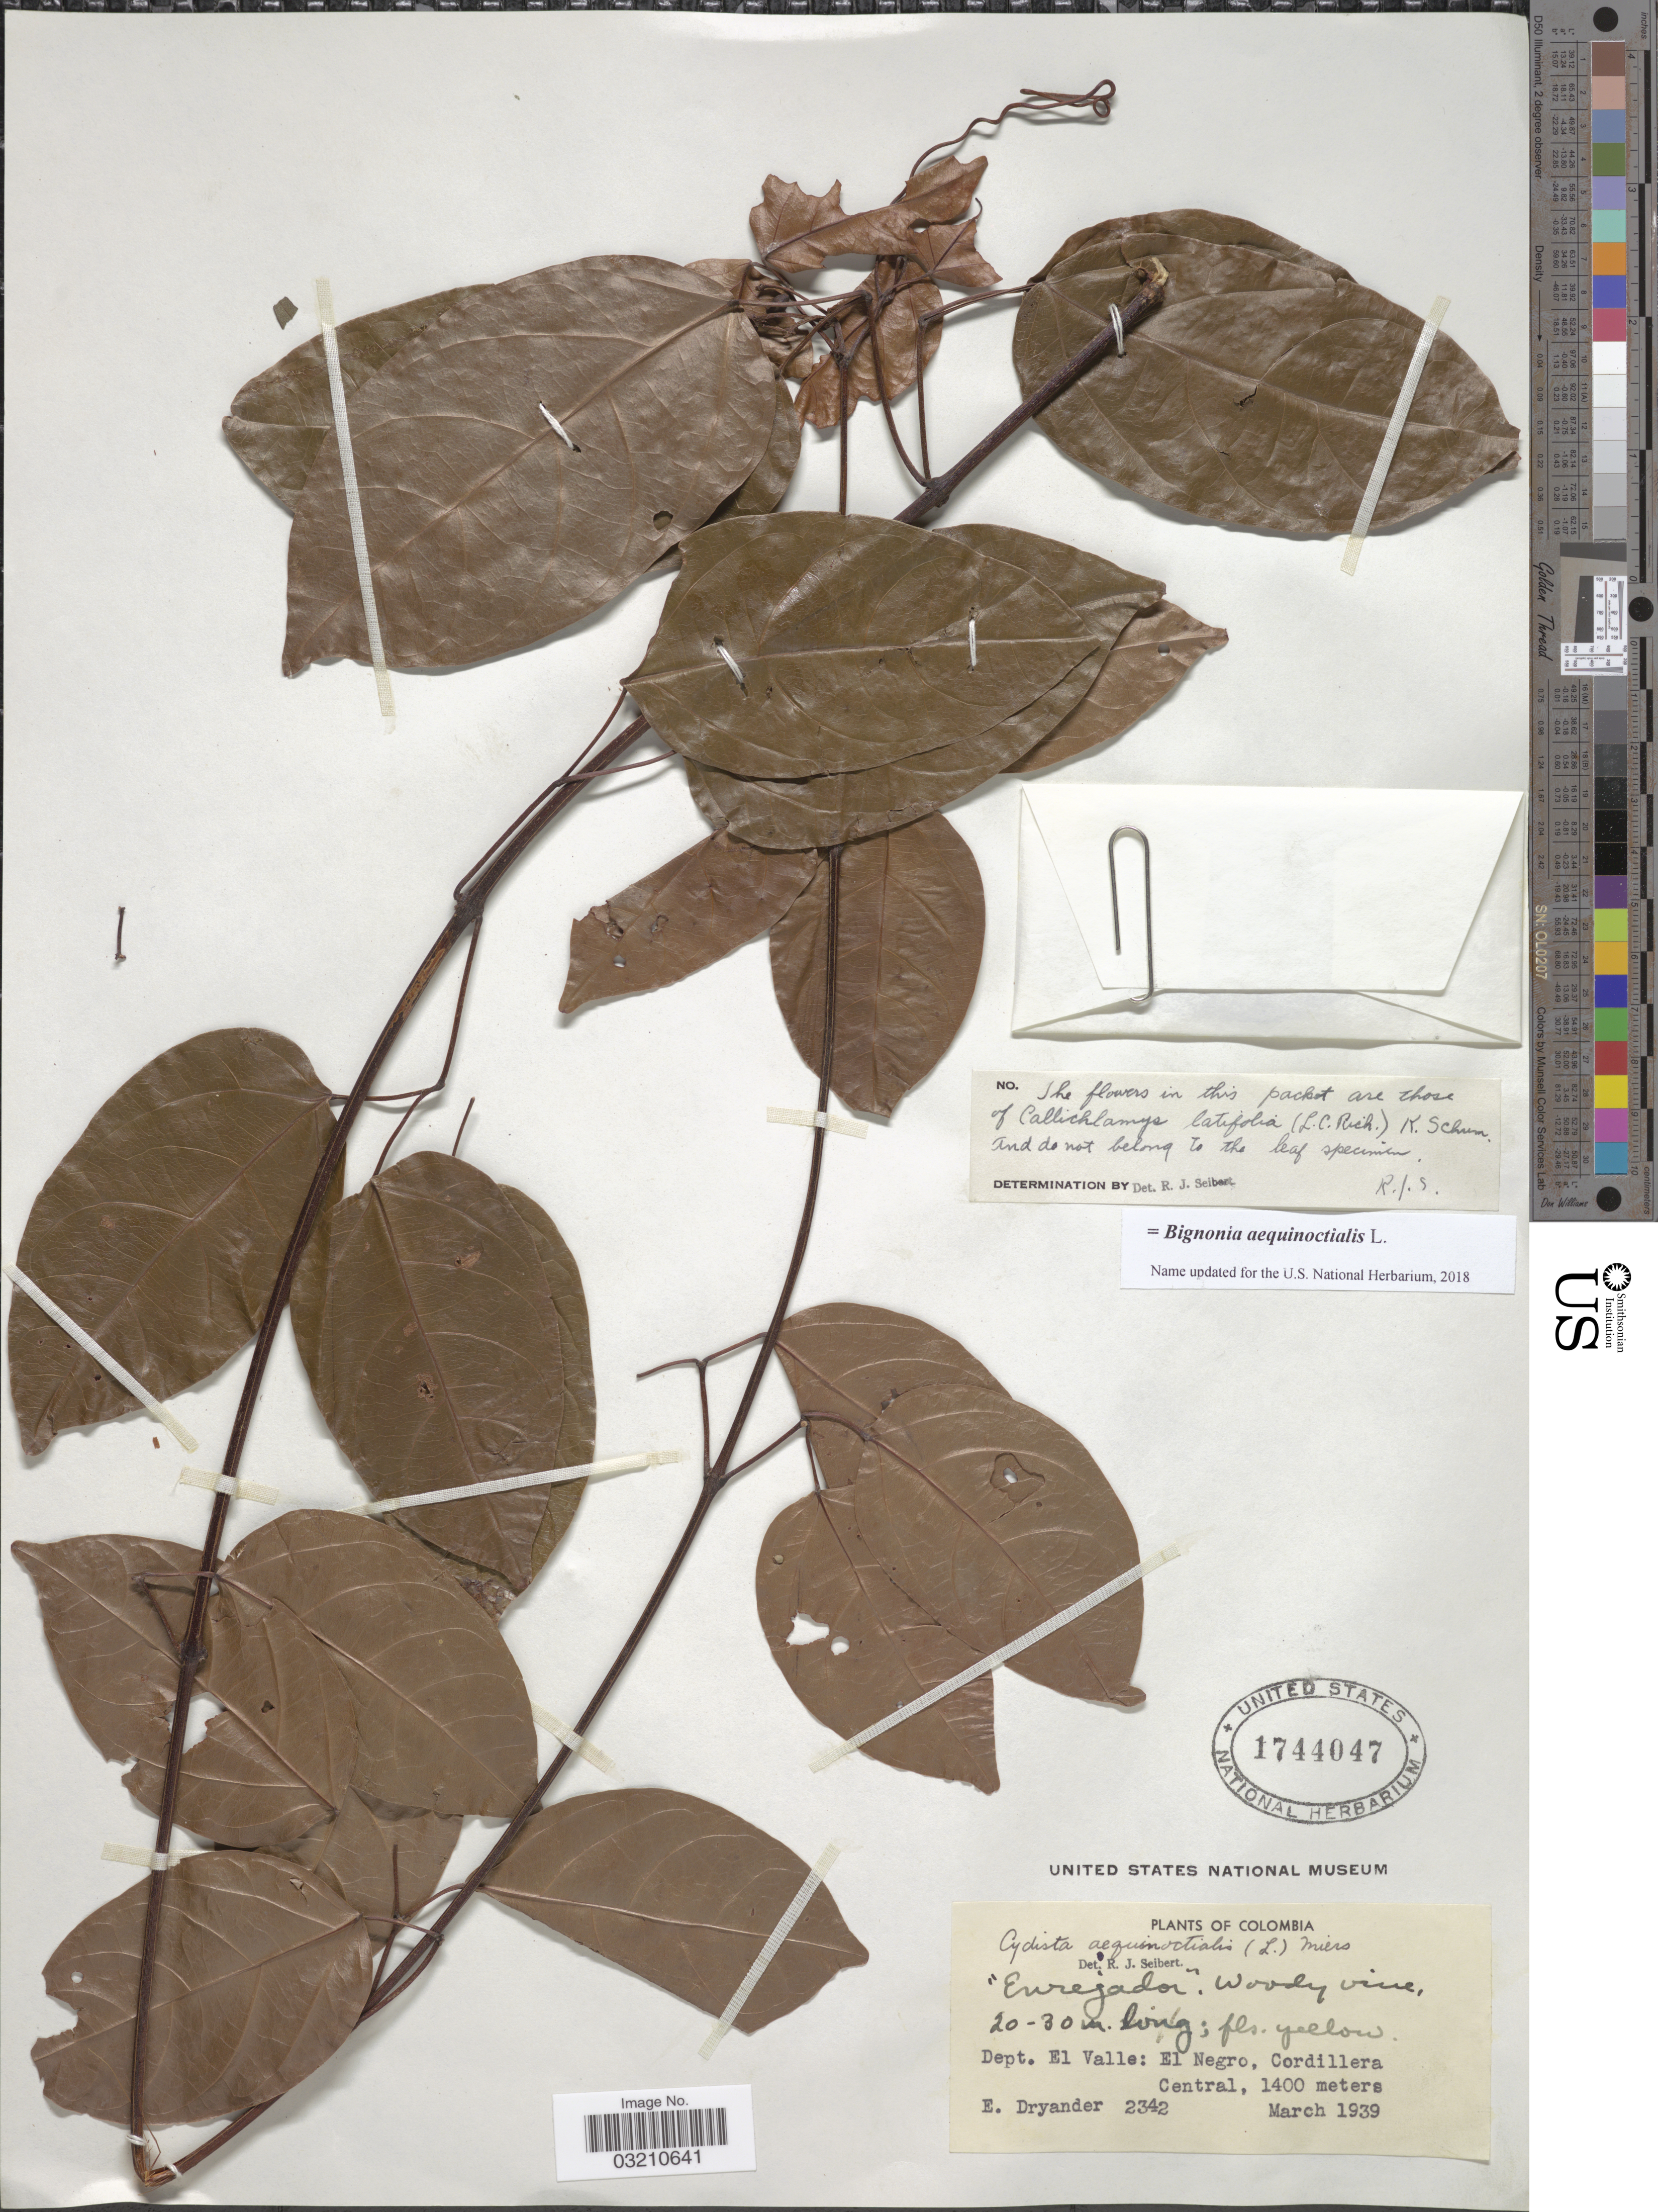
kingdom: Plantae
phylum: Tracheophyta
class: Magnoliopsida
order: Lamiales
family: Bignoniaceae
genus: Bignonia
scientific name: Bignonia aequinoctialis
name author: L.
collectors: E. Dryander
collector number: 2342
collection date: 1939-03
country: Colombia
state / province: Valle del Cauca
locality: Dept. El Valle: El Negro, Cordillera Central.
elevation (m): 1400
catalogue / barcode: US 1744047